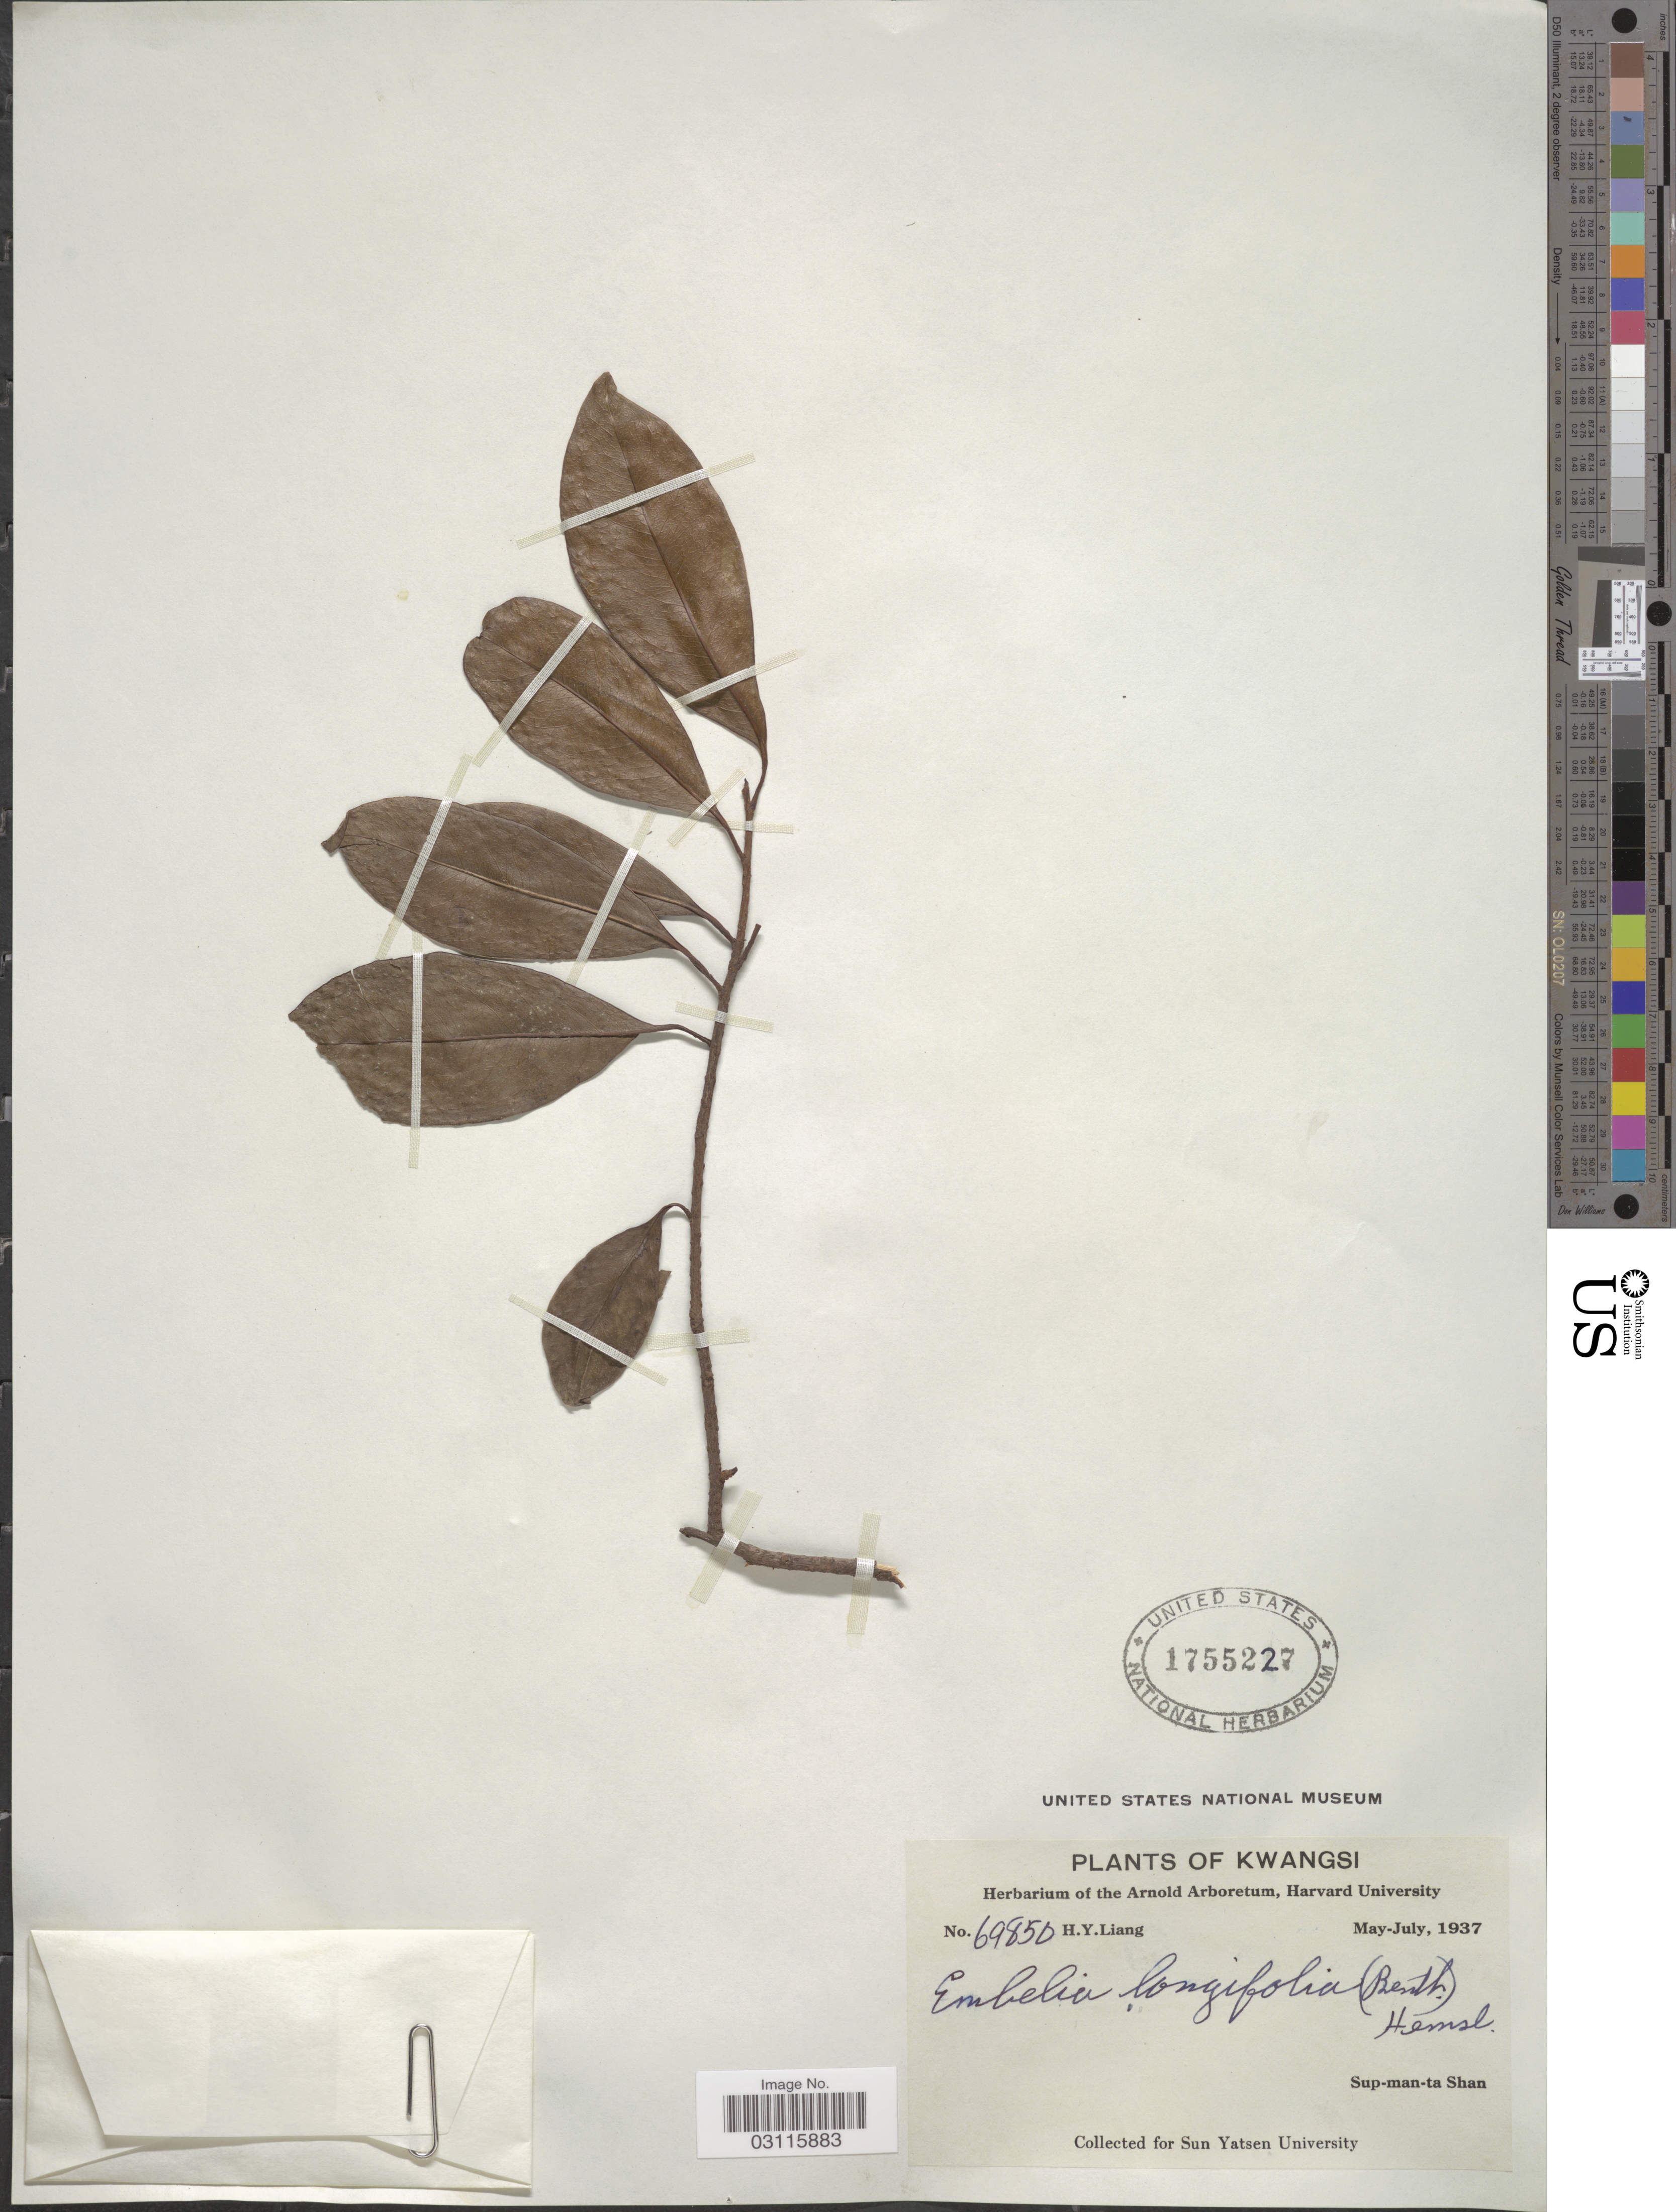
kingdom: Plantae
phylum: Tracheophyta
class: Magnoliopsida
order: Ericales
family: Primulaceae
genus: Embelia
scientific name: Embelia longifolia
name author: (Benth.) Hemsl.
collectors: H. Y. Liang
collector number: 69850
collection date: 1937-05/1937-07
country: China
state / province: Guangxi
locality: Kwangsi. Sup-man-ta-Shan.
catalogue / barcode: US 1755227